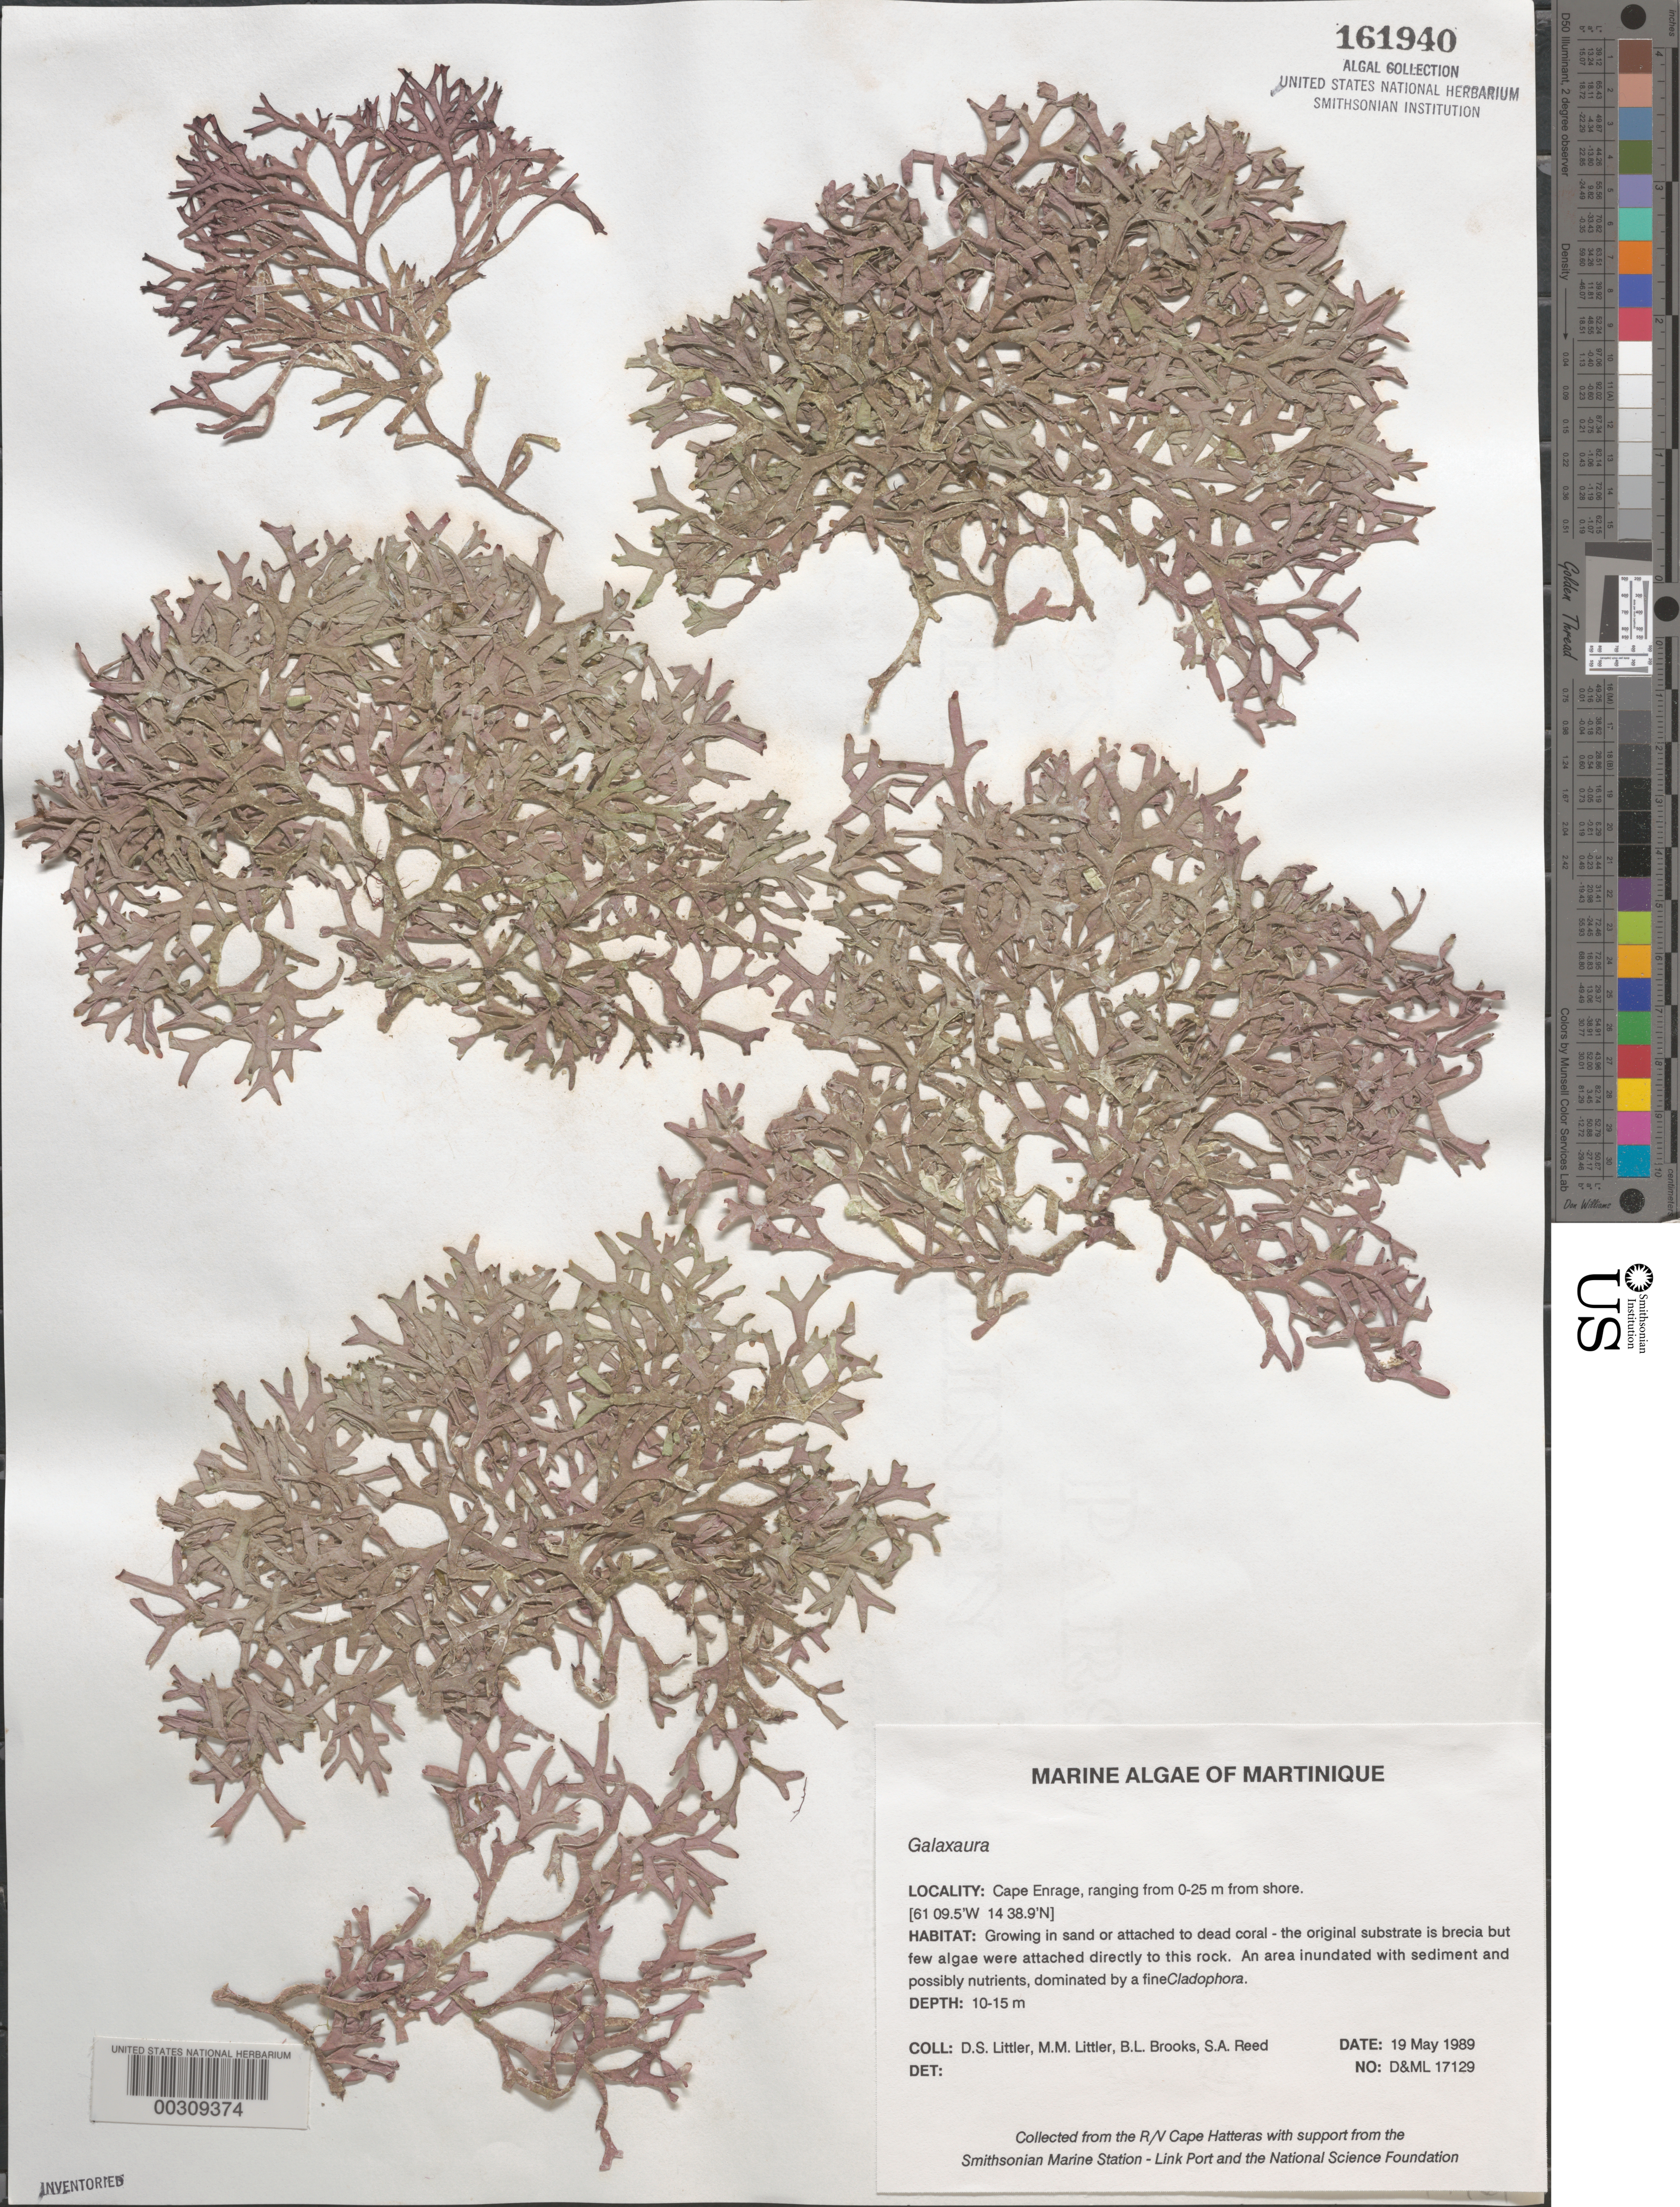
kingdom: Plantae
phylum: Rhodophyta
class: Florideophyceae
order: Nemaliales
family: Galaxauraceae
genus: Galaxaura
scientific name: Galaxaura sp.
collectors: D. S. Littler, M. M. Littler, B. Brooks & S. Reed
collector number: D&ML 17129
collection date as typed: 19 May 1989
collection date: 1989-05-19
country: Martinique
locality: Cape Enrage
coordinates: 14 38.9'N, 61 09.5'W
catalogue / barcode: US 161940